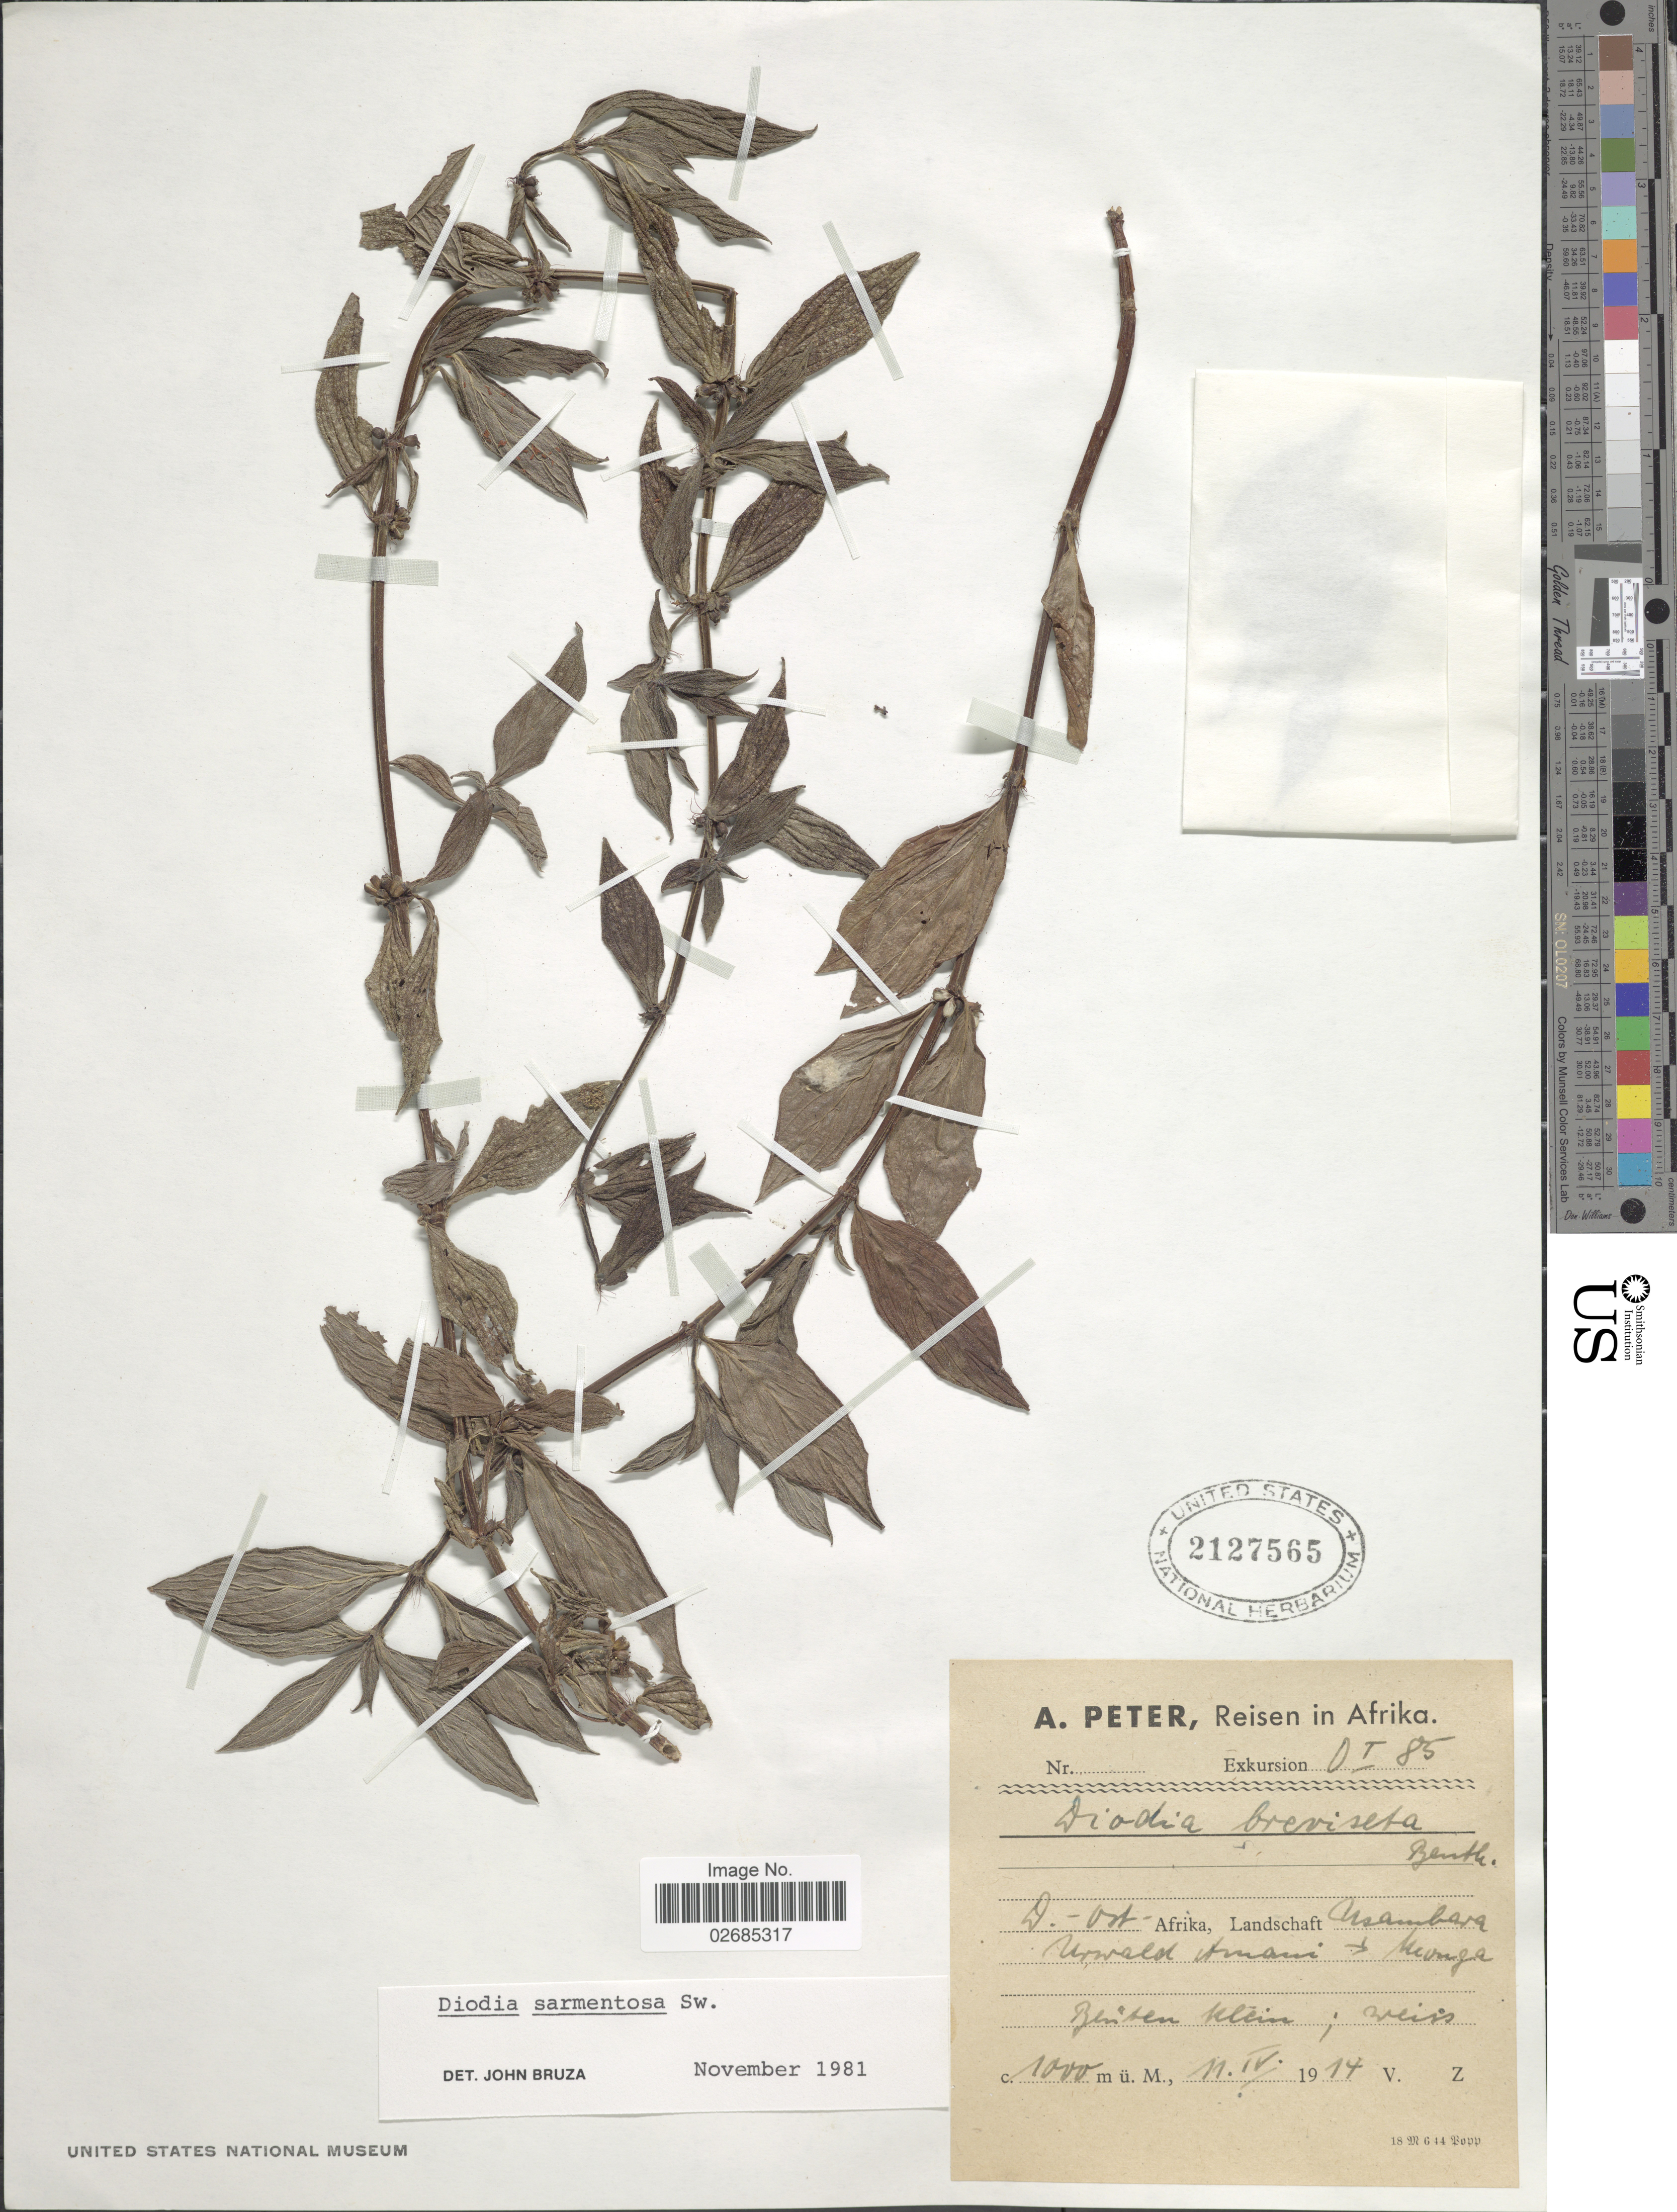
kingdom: Plantae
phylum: Tracheophyta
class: Magnoliopsida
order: Gentianales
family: Rubiaceae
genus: Diodia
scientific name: Diodia sarmentosa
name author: Sw.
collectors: A. Peter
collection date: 1914-04-11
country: Tanzania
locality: D.-Ost-Afrika, Landschaft Usambara. Urwald Amani [to] Monga.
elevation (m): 1000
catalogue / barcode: US 2127565